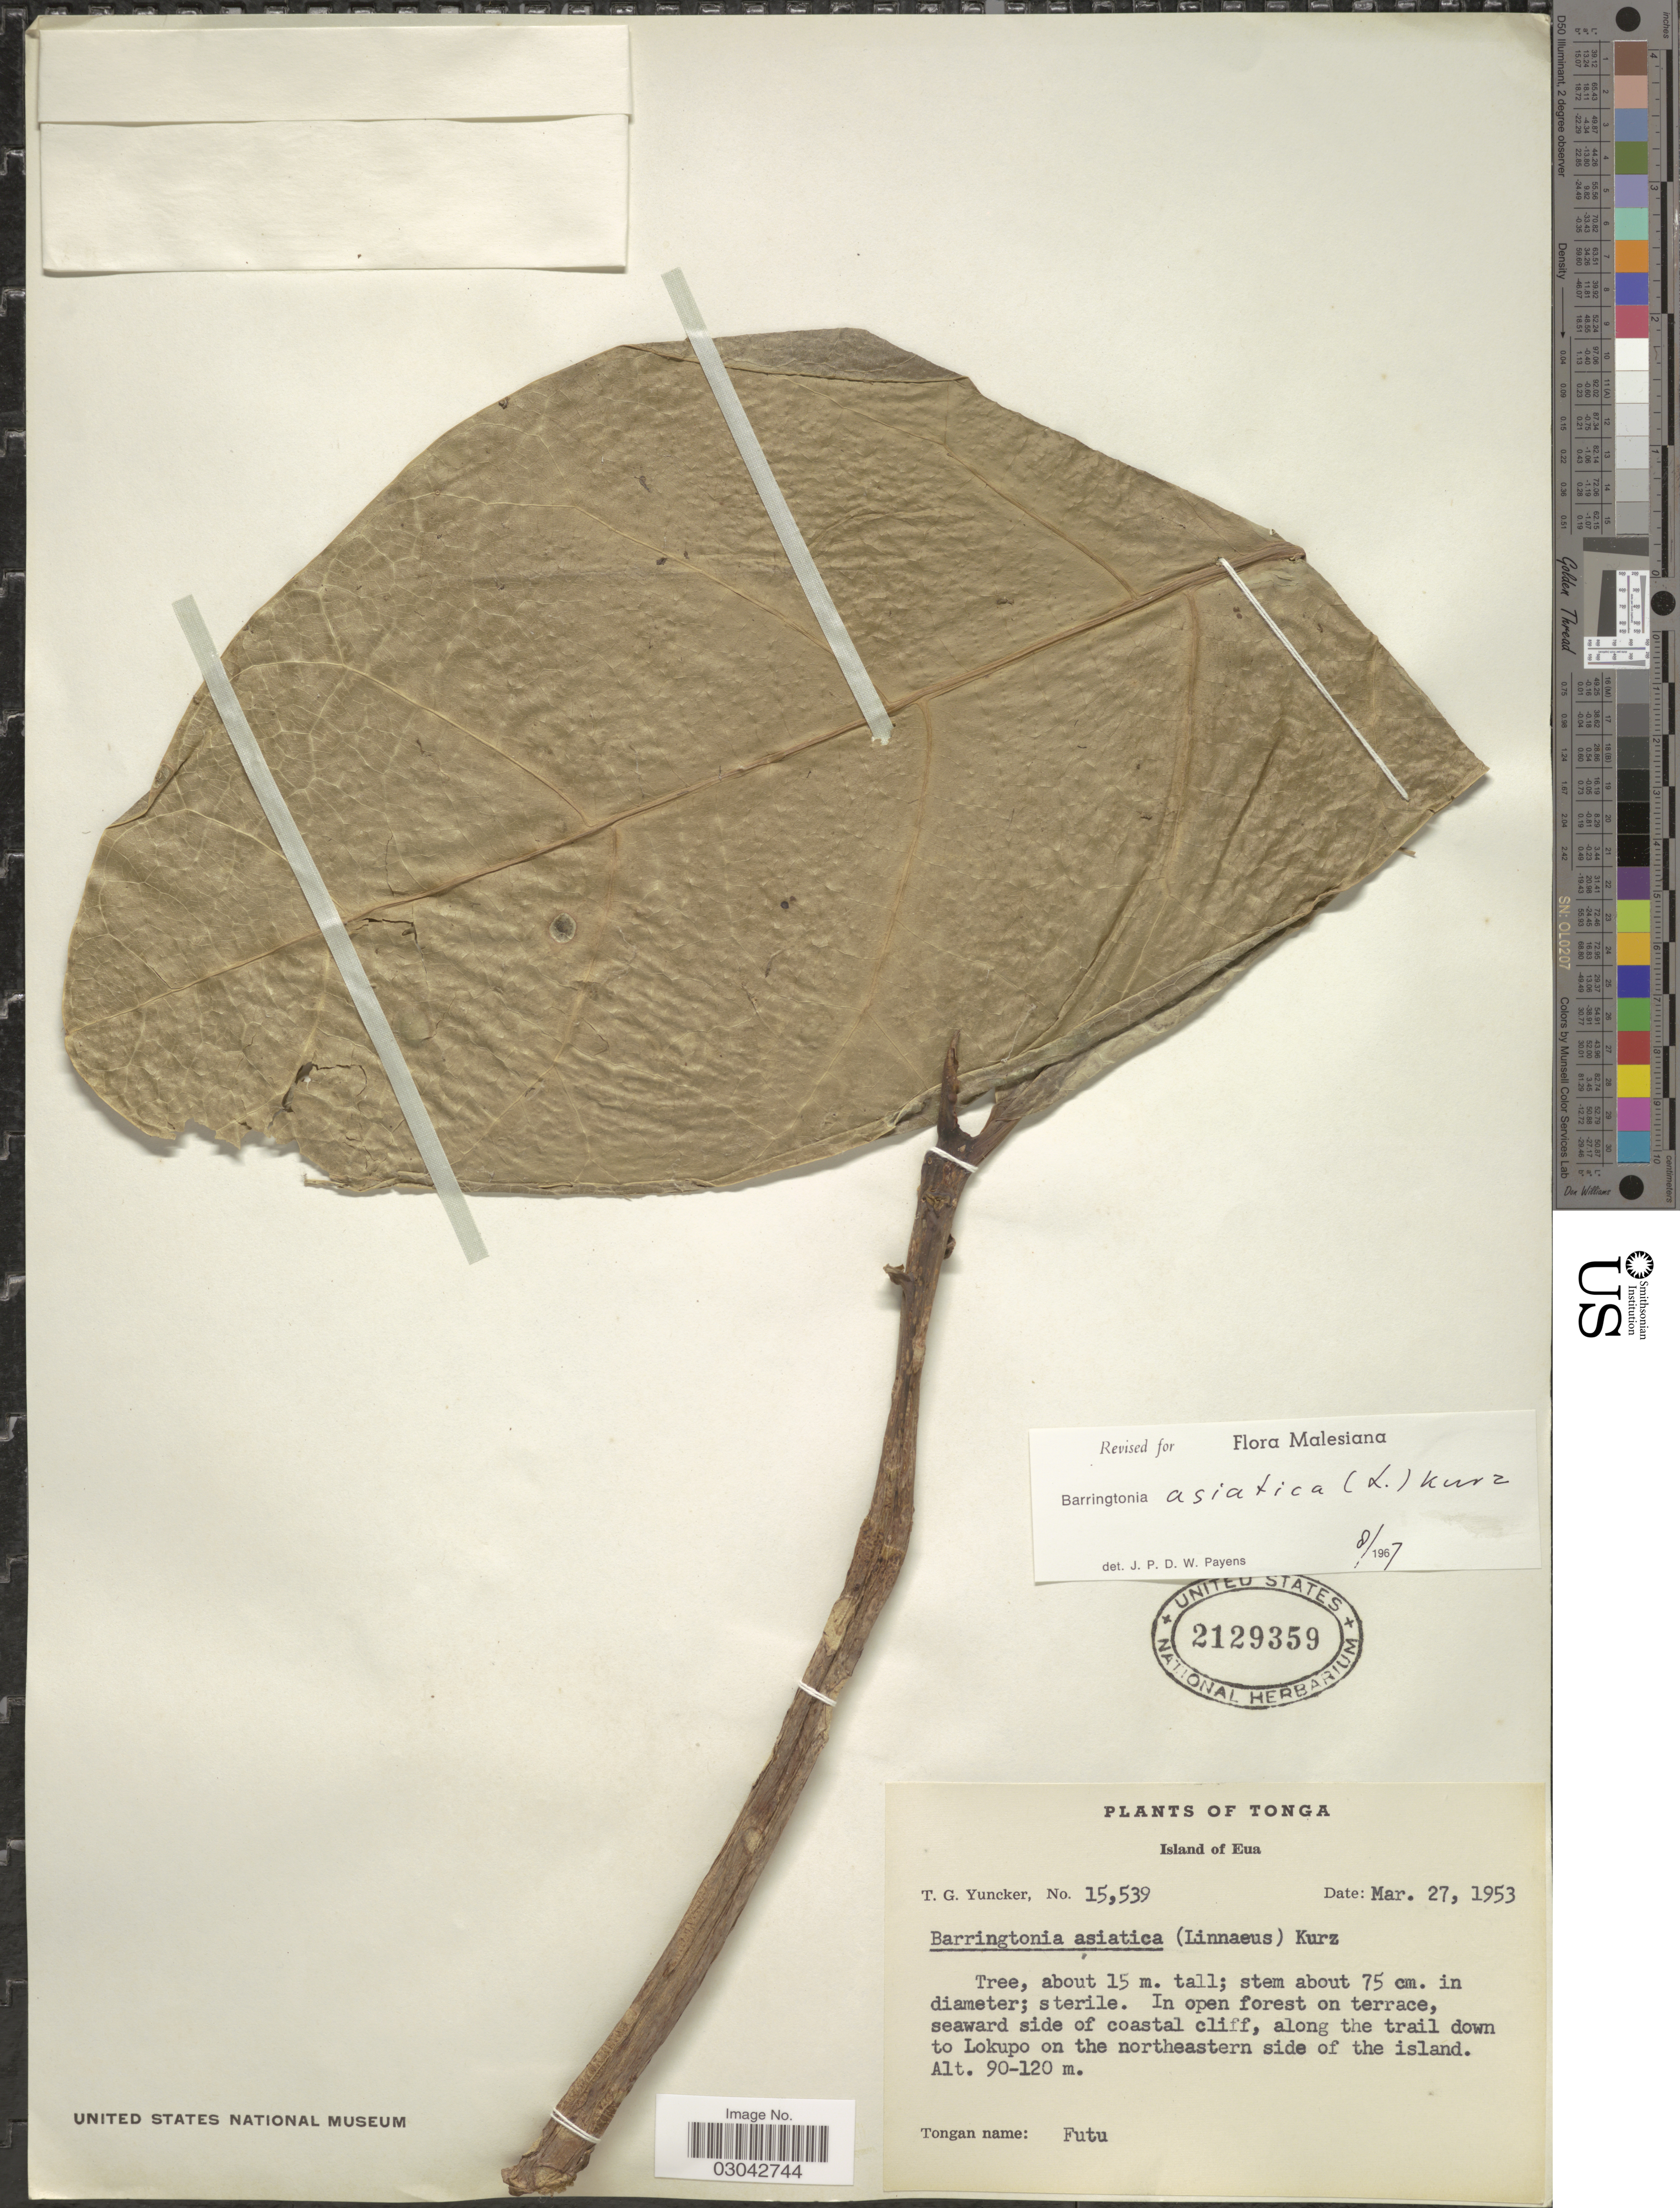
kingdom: Plantae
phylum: Tracheophyta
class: Magnoliopsida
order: Ericales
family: Lecythidaceae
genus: Barringtonia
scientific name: Barringtonia asiatica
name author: (L.) Kurz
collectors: T. G. Yuncker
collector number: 15539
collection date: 1953-03-27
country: Tonga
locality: Island of Eua. Along the trail down to Lokupo on the northeastern side of the island.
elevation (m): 90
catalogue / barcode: US 2129359